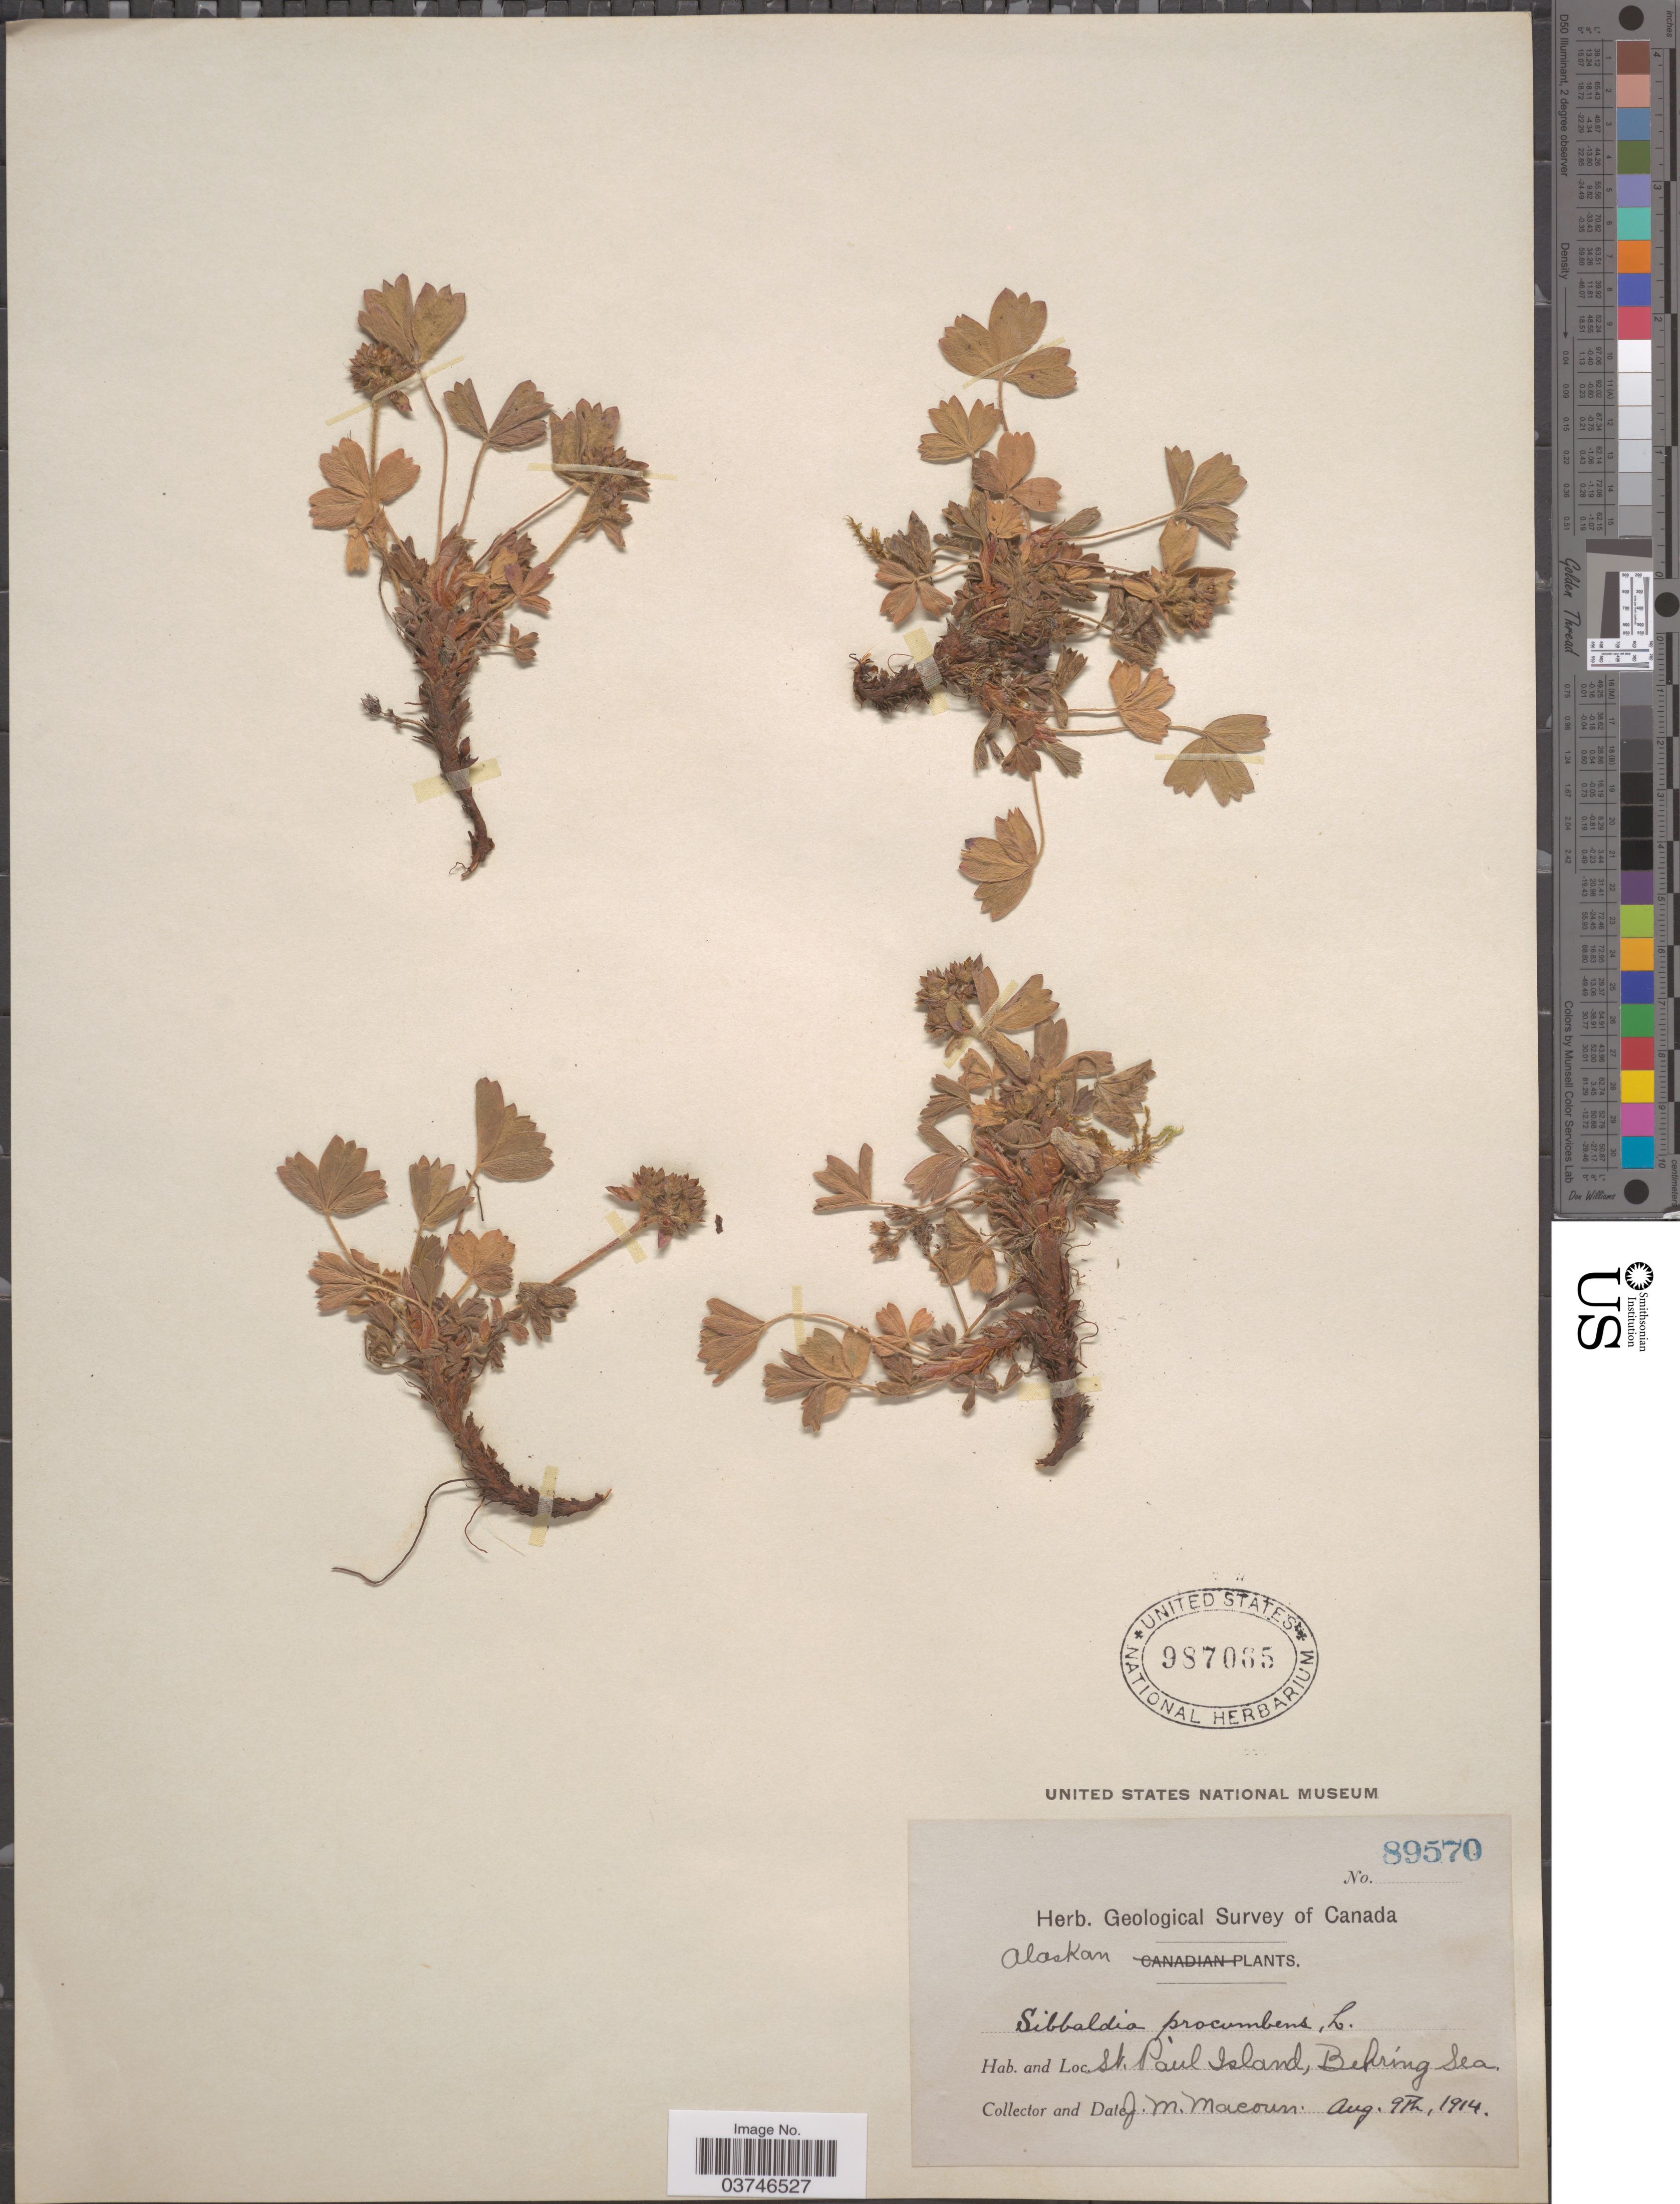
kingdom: Plantae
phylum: Tracheophyta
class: Magnoliopsida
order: Rosales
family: Rosaceae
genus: Sibbaldia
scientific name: Sibbaldia procumbens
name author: L.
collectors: J. M. Macoun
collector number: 89570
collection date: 1914-08-09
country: United States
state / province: Alaska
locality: St. Paul Island, Behring Sea.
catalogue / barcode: US 987065